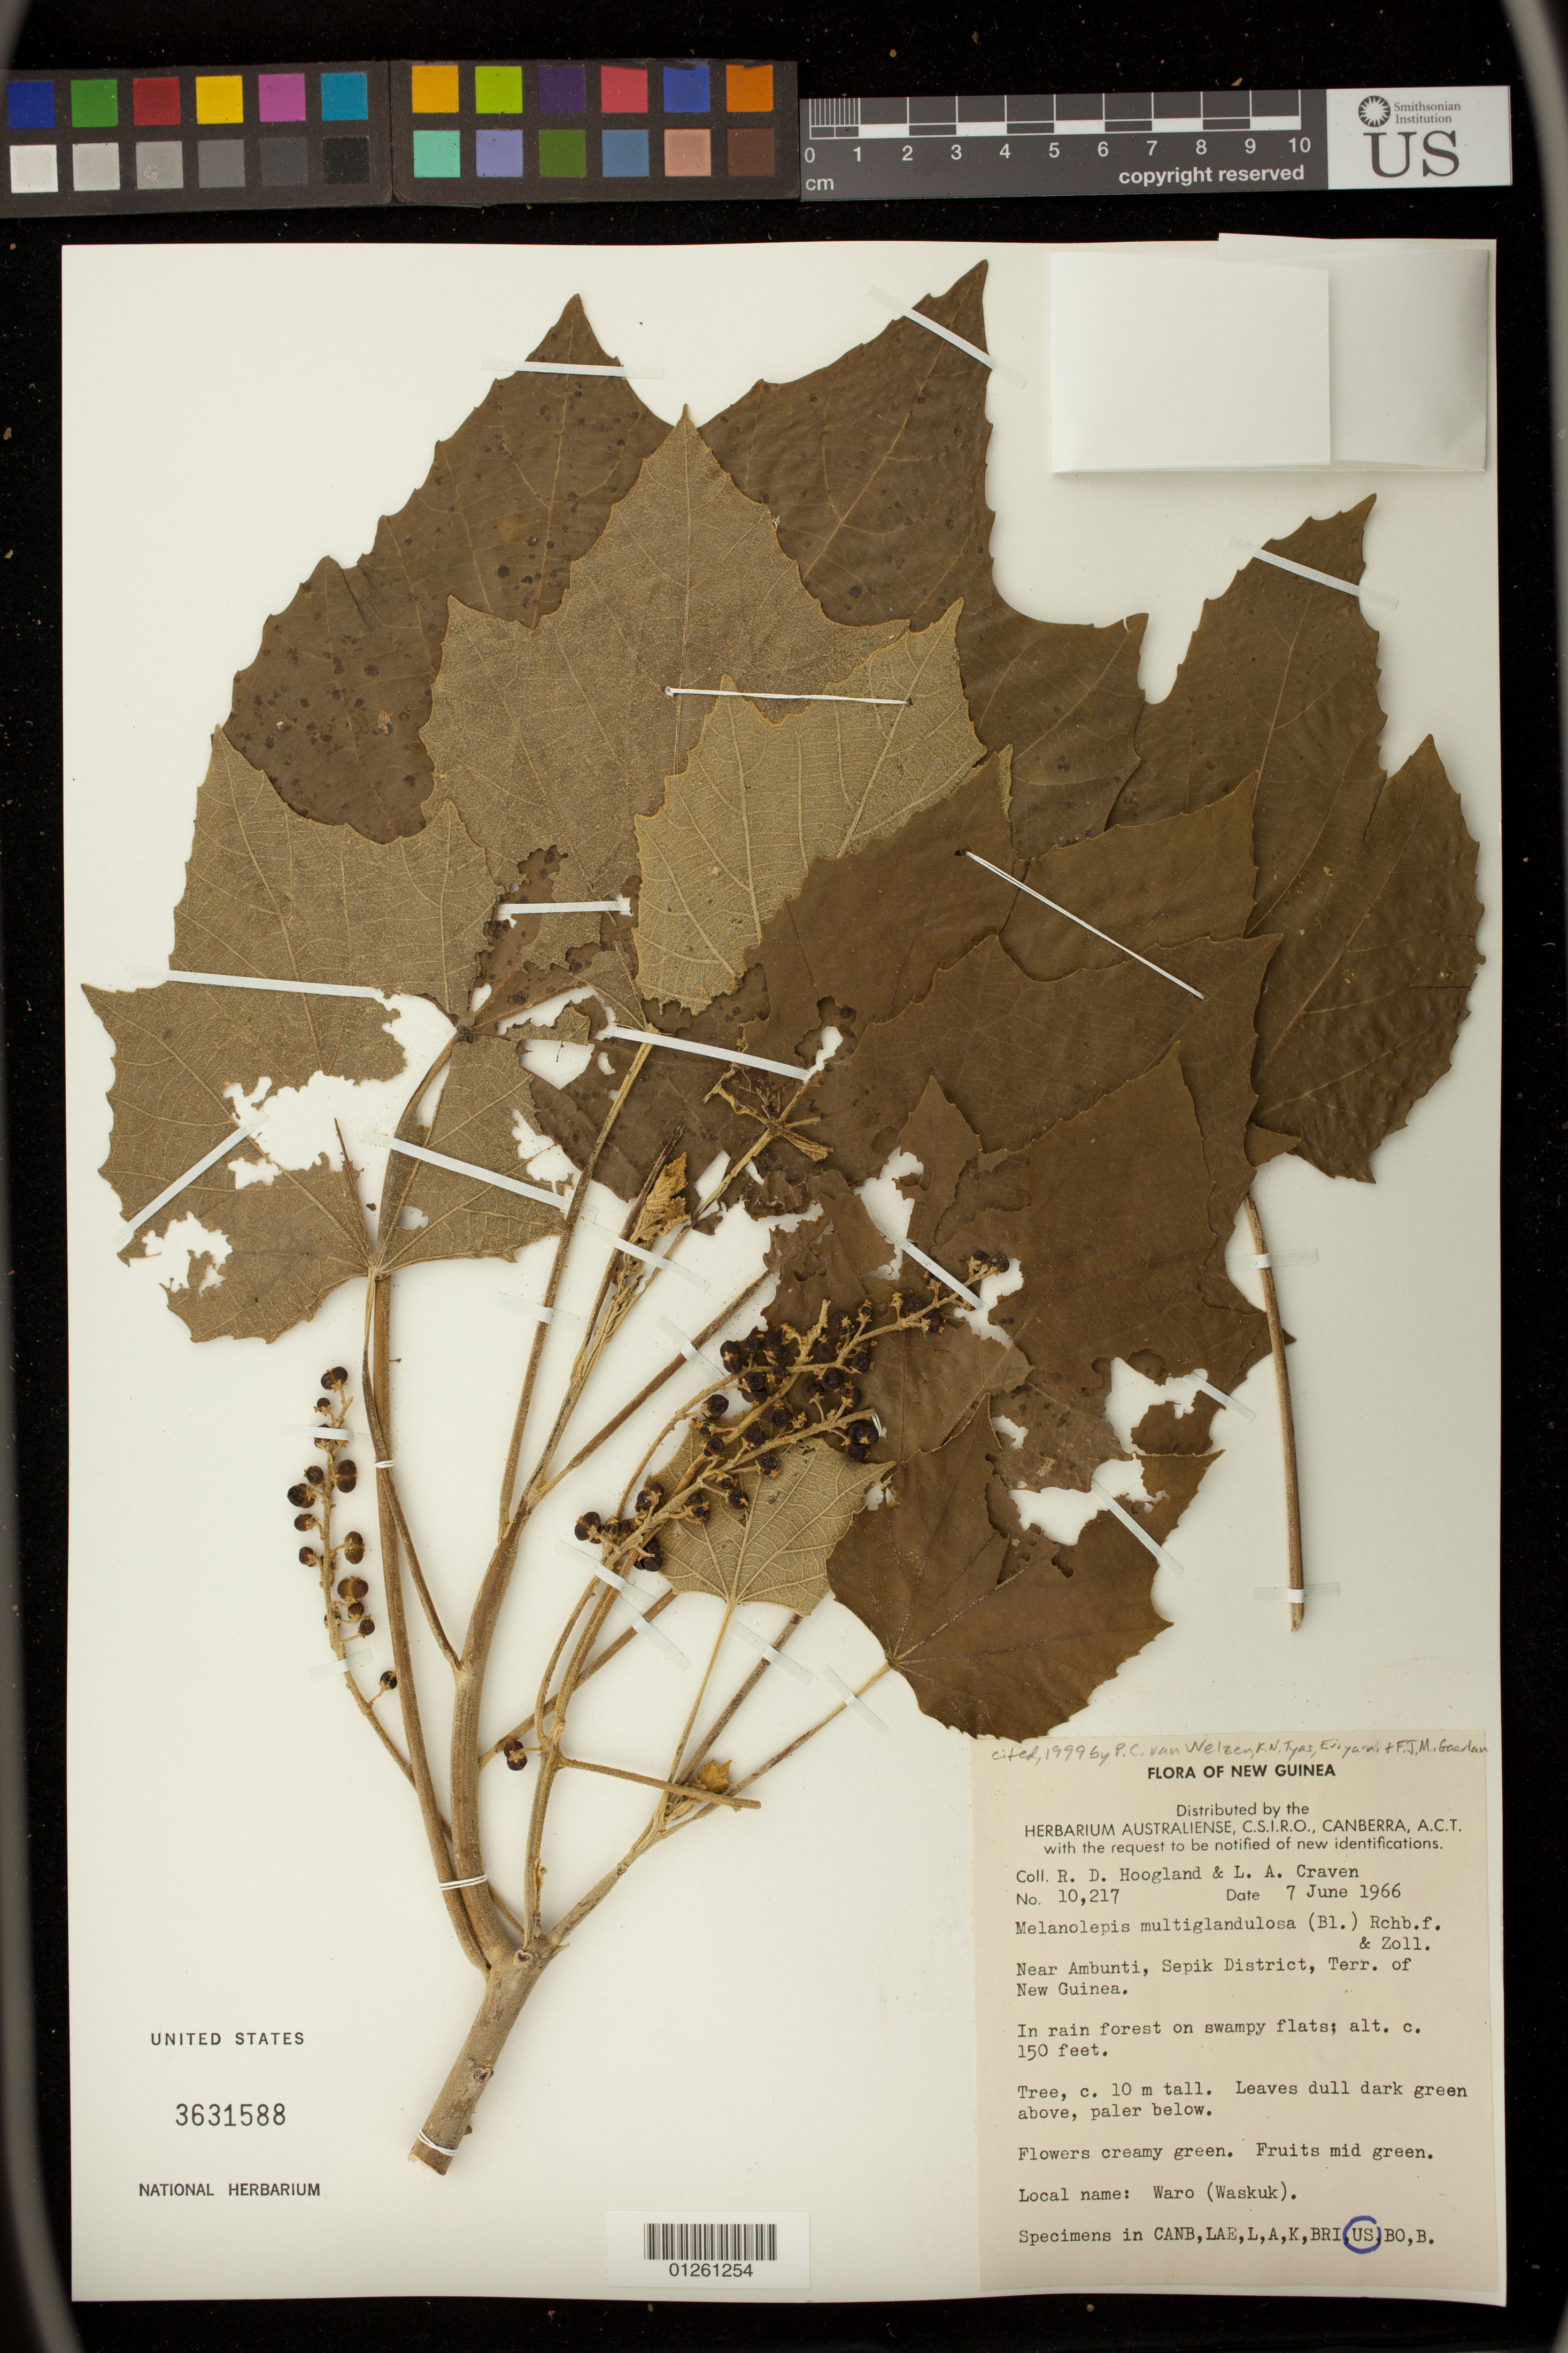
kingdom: Plantae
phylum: Tracheophyta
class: Magnoliopsida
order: Malpighiales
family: Euphorbiaceae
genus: Melanolepis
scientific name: Melanolepis multiglandulosa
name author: (Reinw. ex Blume) Rchb. f. & Zoll.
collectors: R. D. Hoogland & L. A. Craven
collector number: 10217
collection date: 1966-06-07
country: Papua New Guinea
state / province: East Sepik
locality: Near Ambunti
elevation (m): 46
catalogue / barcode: US 3631588